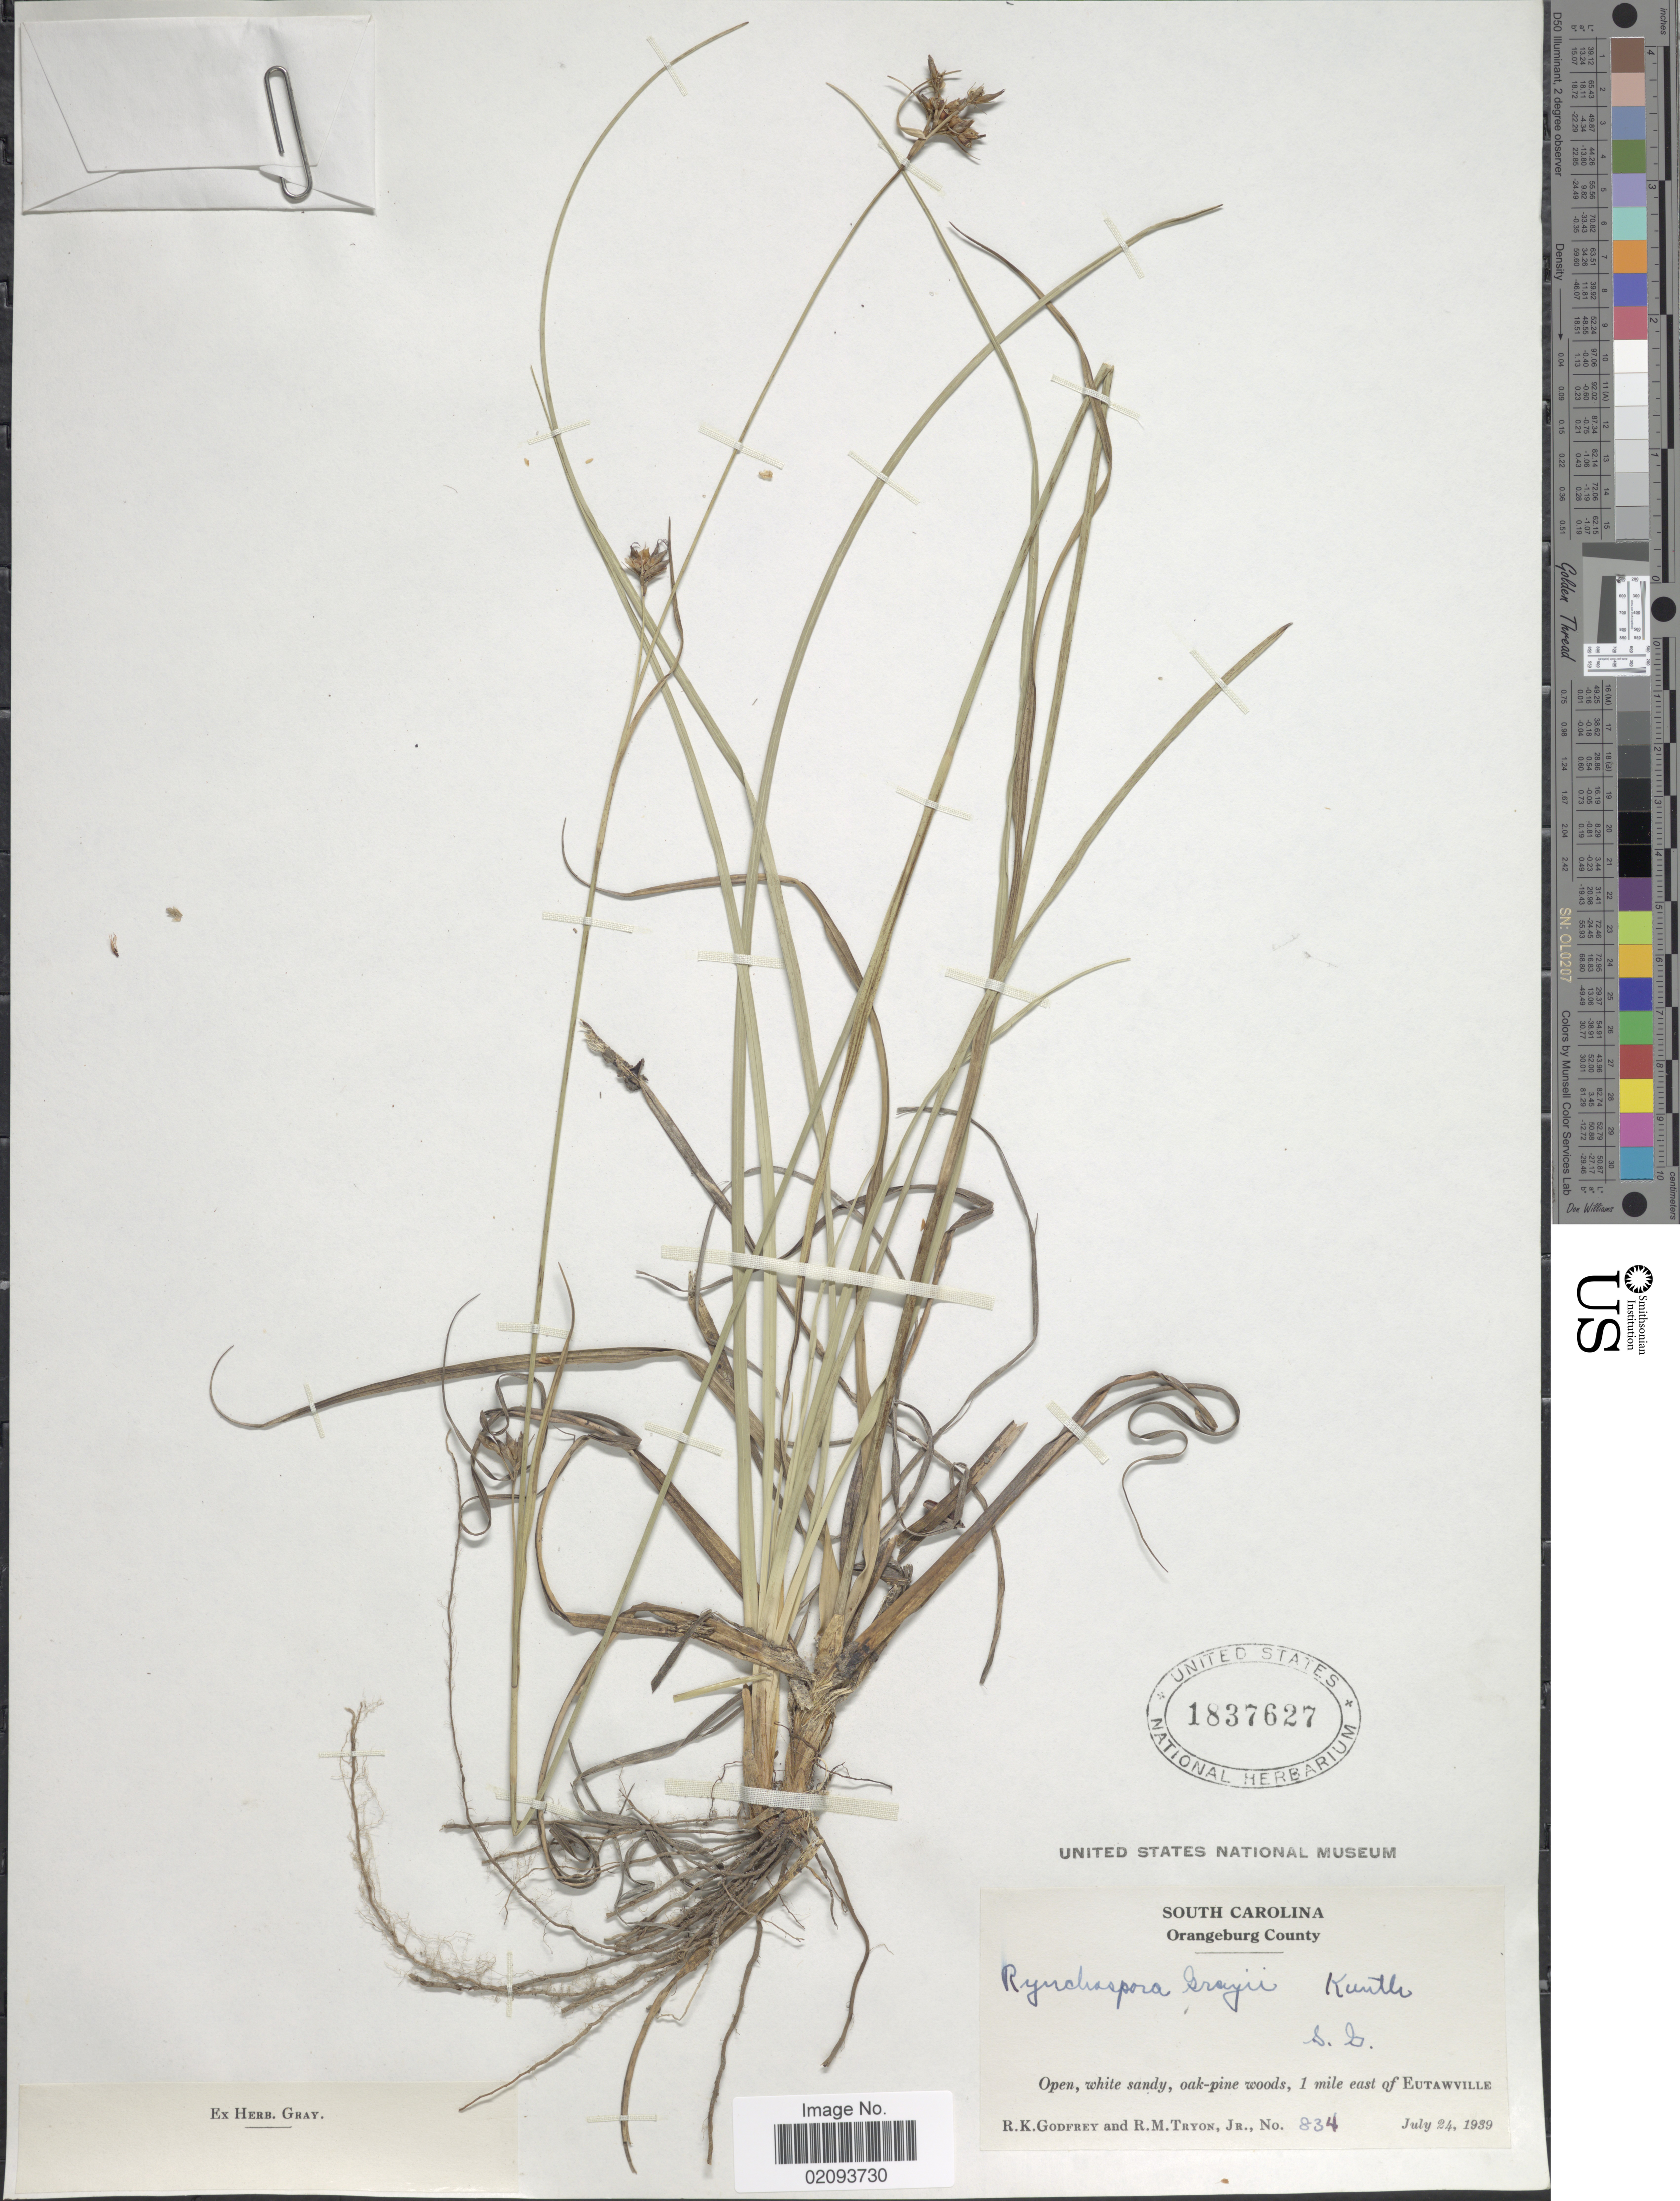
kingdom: Plantae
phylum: Tracheophyta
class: Liliopsida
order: Poales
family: Cyperaceae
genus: Rhynchospora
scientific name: Rhynchospora grayi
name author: Kunth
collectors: R. K. Godfrey & R. M. Tryon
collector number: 834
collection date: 1939-07-24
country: United States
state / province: South Carolina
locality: Orangeburg County. Open, white sandy, oak-pine woods, 1 mile east of Eutawville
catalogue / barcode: US 1837627